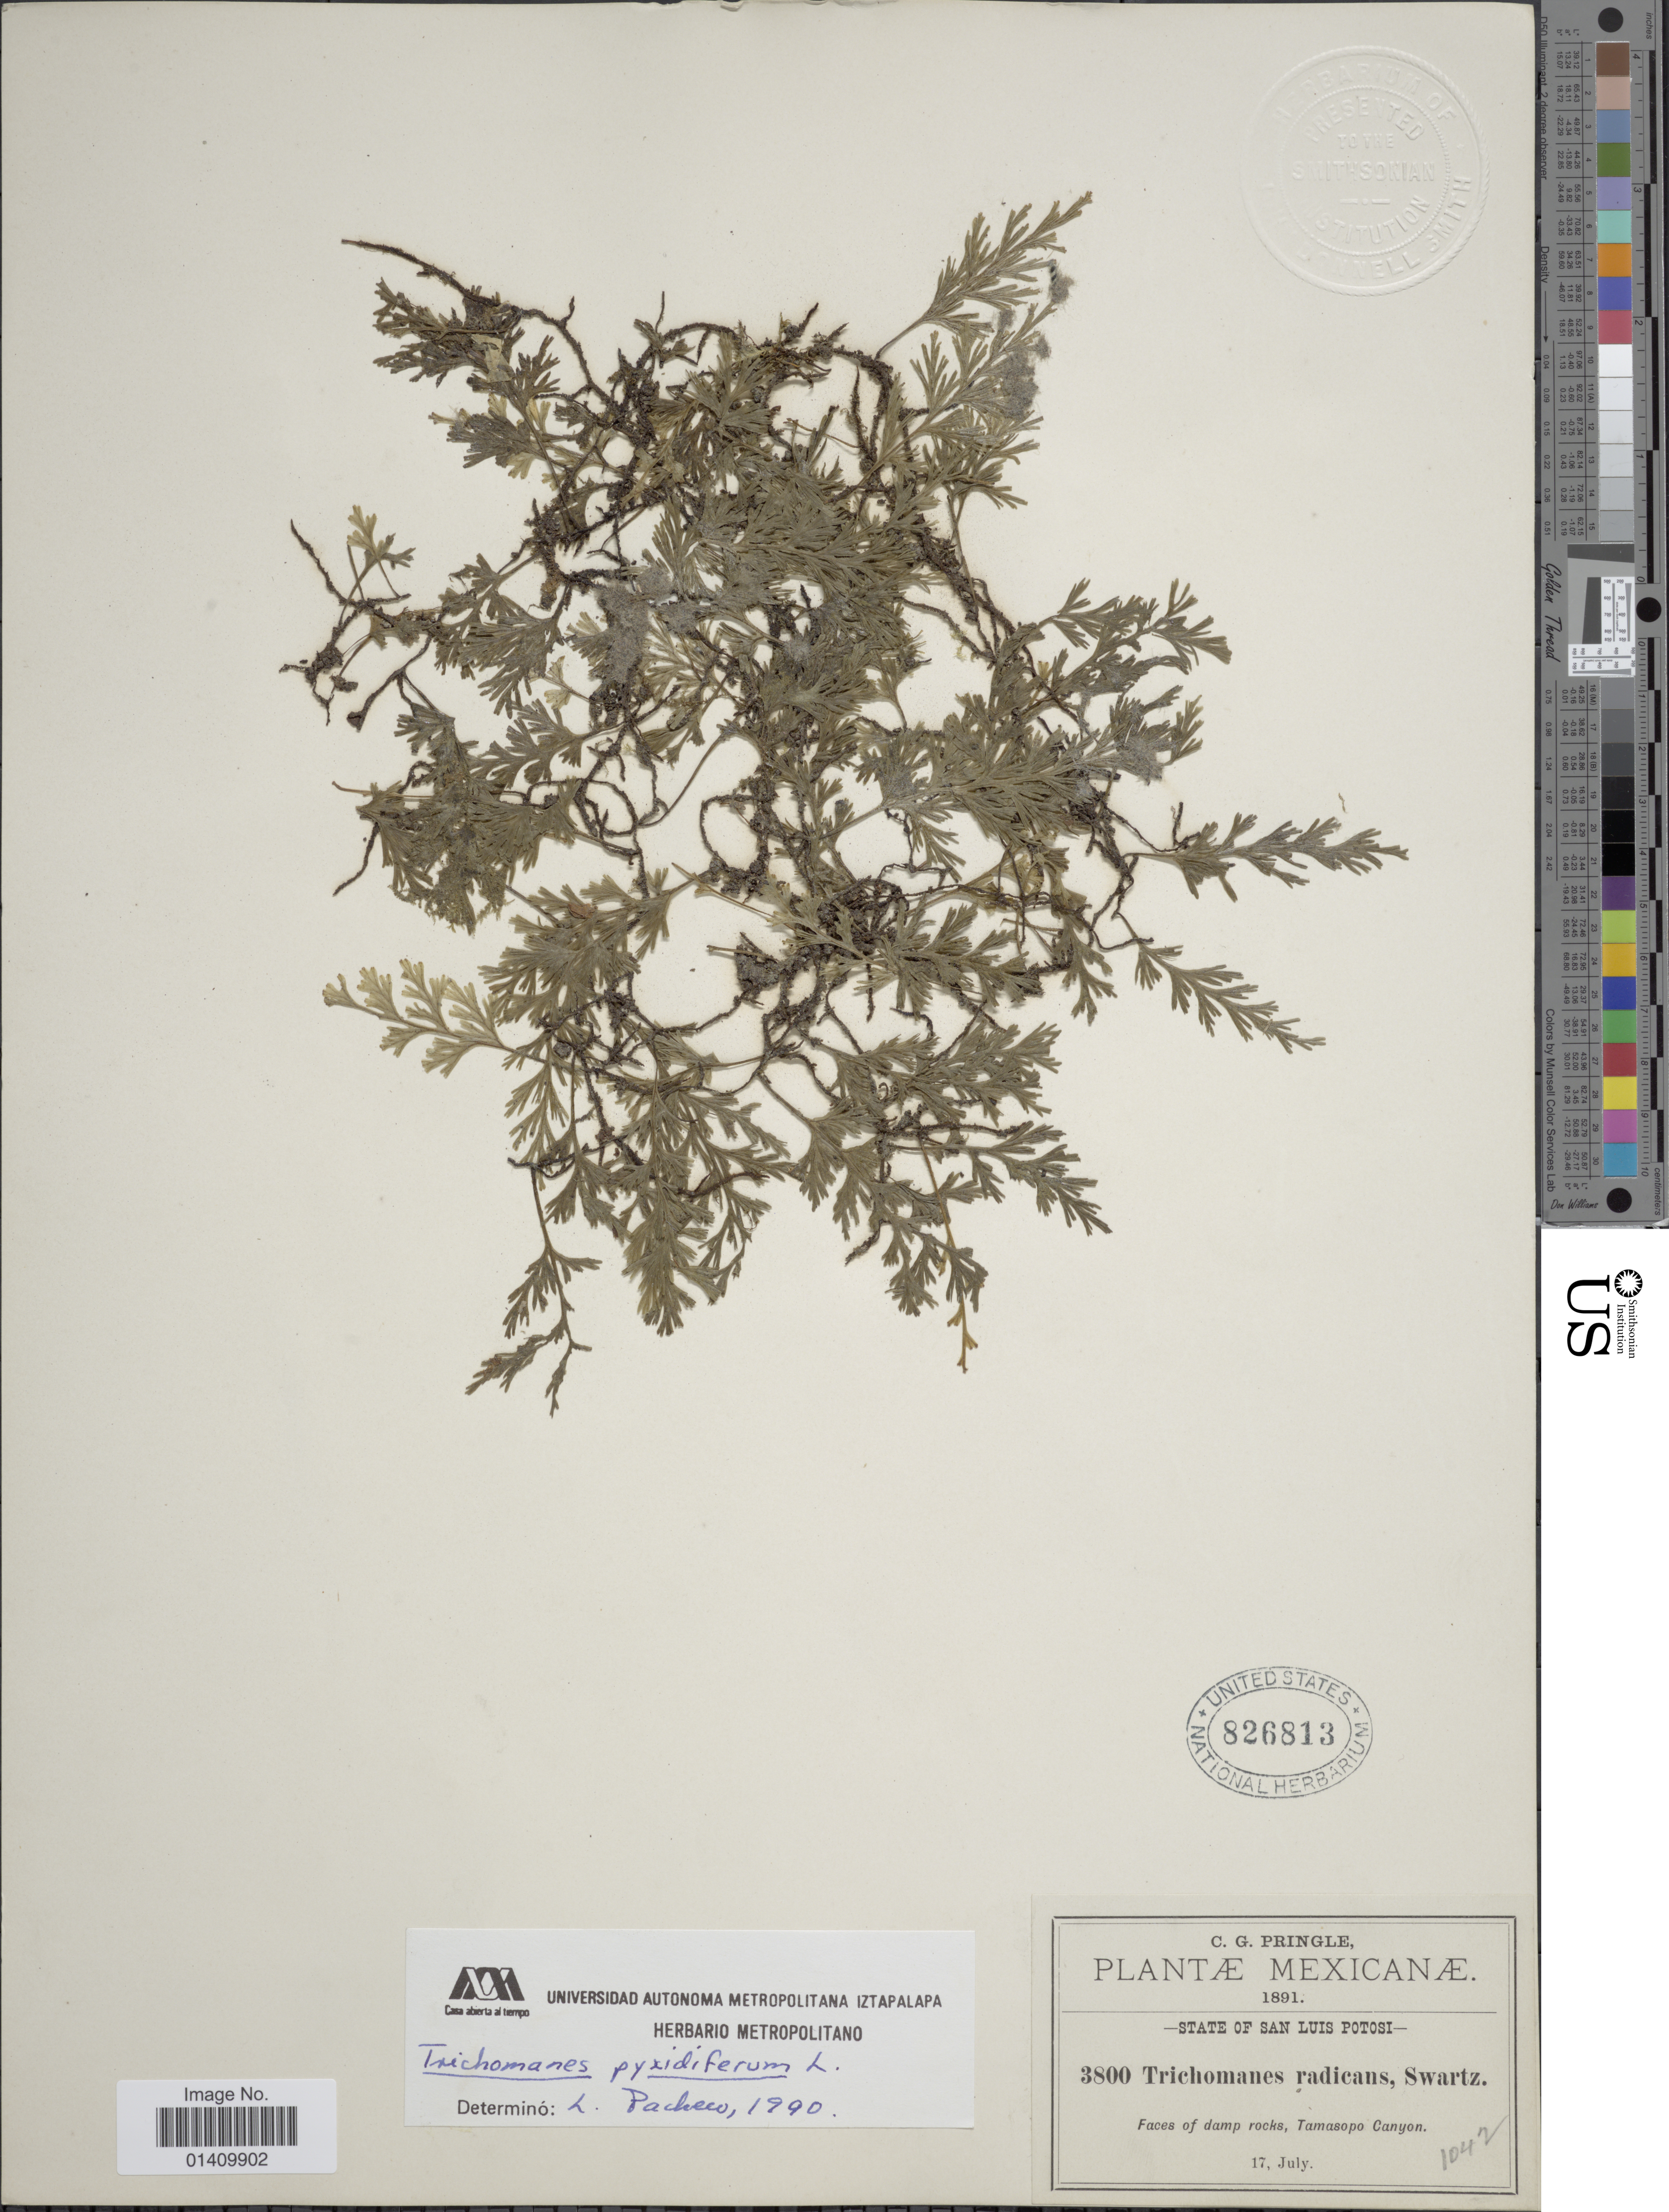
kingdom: Plantae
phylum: Tracheophyta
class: Polypodiopsida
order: Hymenophyllales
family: Hymenophyllaceae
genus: Polyphlebium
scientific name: Polyphlebium pyxidiferum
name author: (L.) Ebihara & Dubuisson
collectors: C. G. Pringle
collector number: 3800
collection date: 1891-07-17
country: Mexico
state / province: San Luis Potosí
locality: State of San Luis Potosi faces of damp rocks, Tamasopo Canyon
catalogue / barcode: US 826813